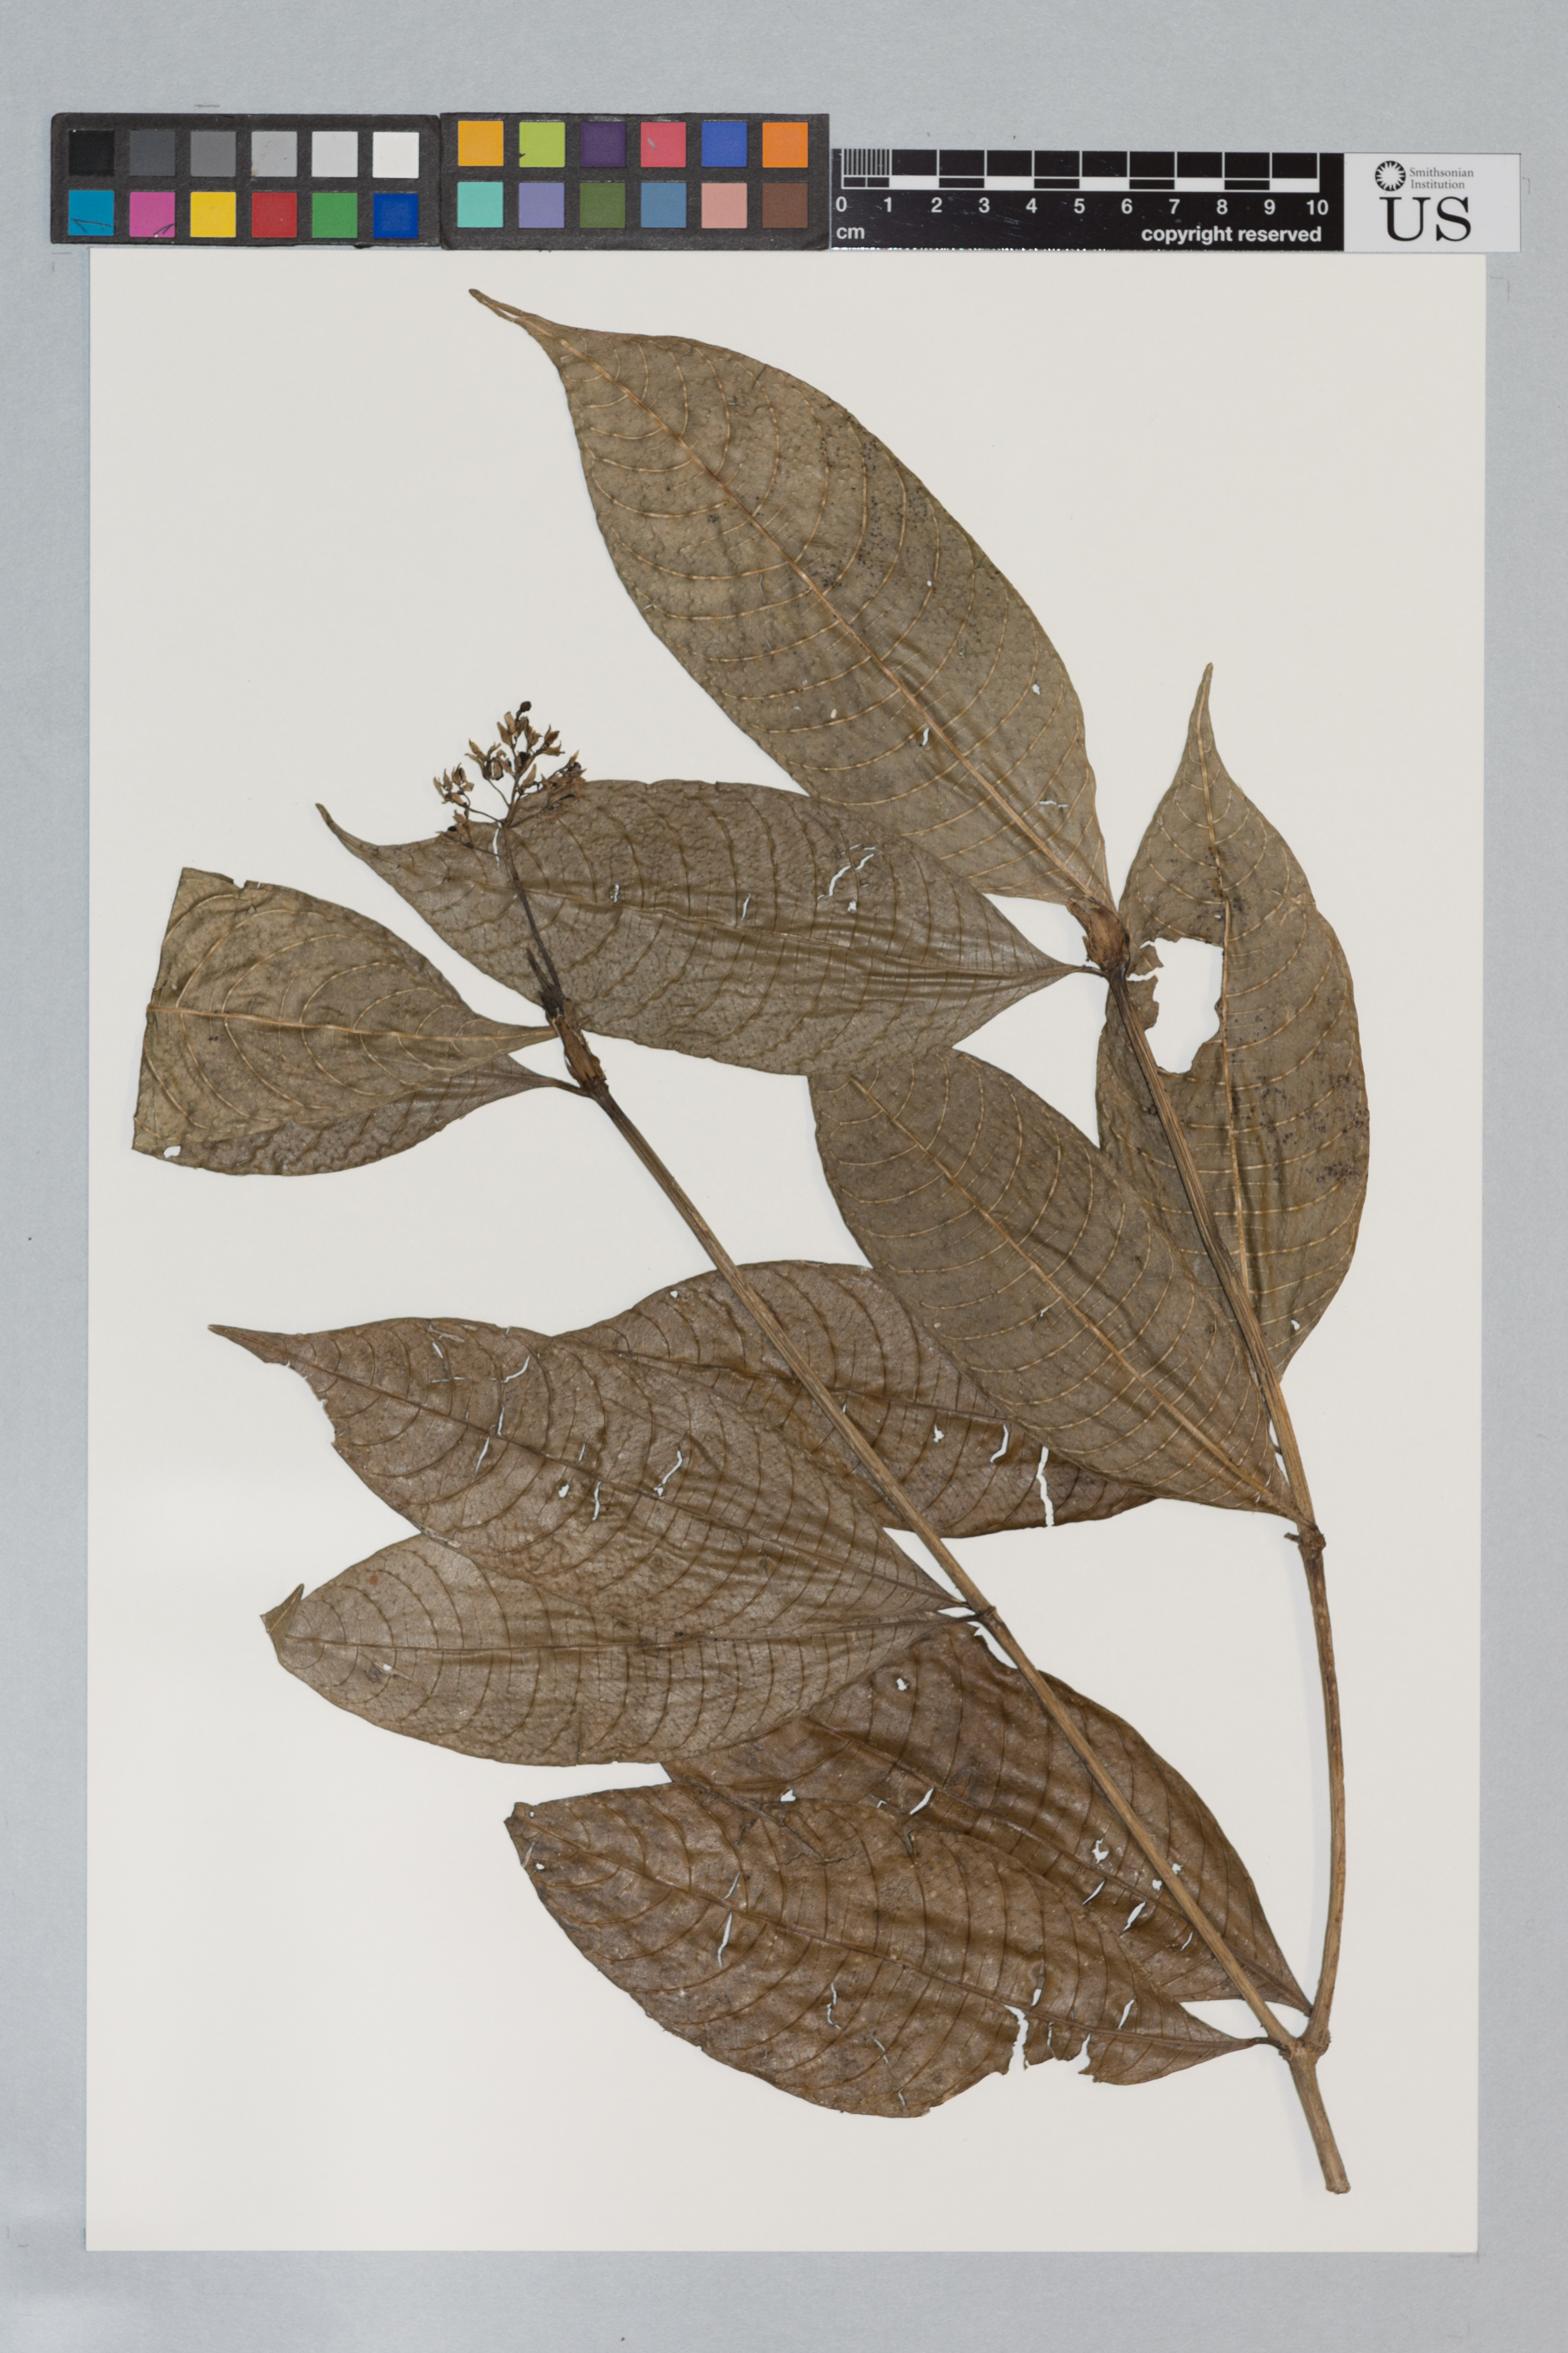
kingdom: Plantae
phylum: Tracheophyta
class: Magnoliopsida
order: Gentianales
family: Rubiaceae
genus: Psychotria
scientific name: Psychotria capitata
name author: Ruiz & Pav.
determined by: Kirkbride, J. H.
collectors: W. Hahn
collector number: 3561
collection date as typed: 21 July 1987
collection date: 1987-07-21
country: French Guiana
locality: Mount Grand Matoury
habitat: Secondary lowland forest canopy to 30 m. Soil red clay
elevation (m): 50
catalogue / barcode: US 3211128